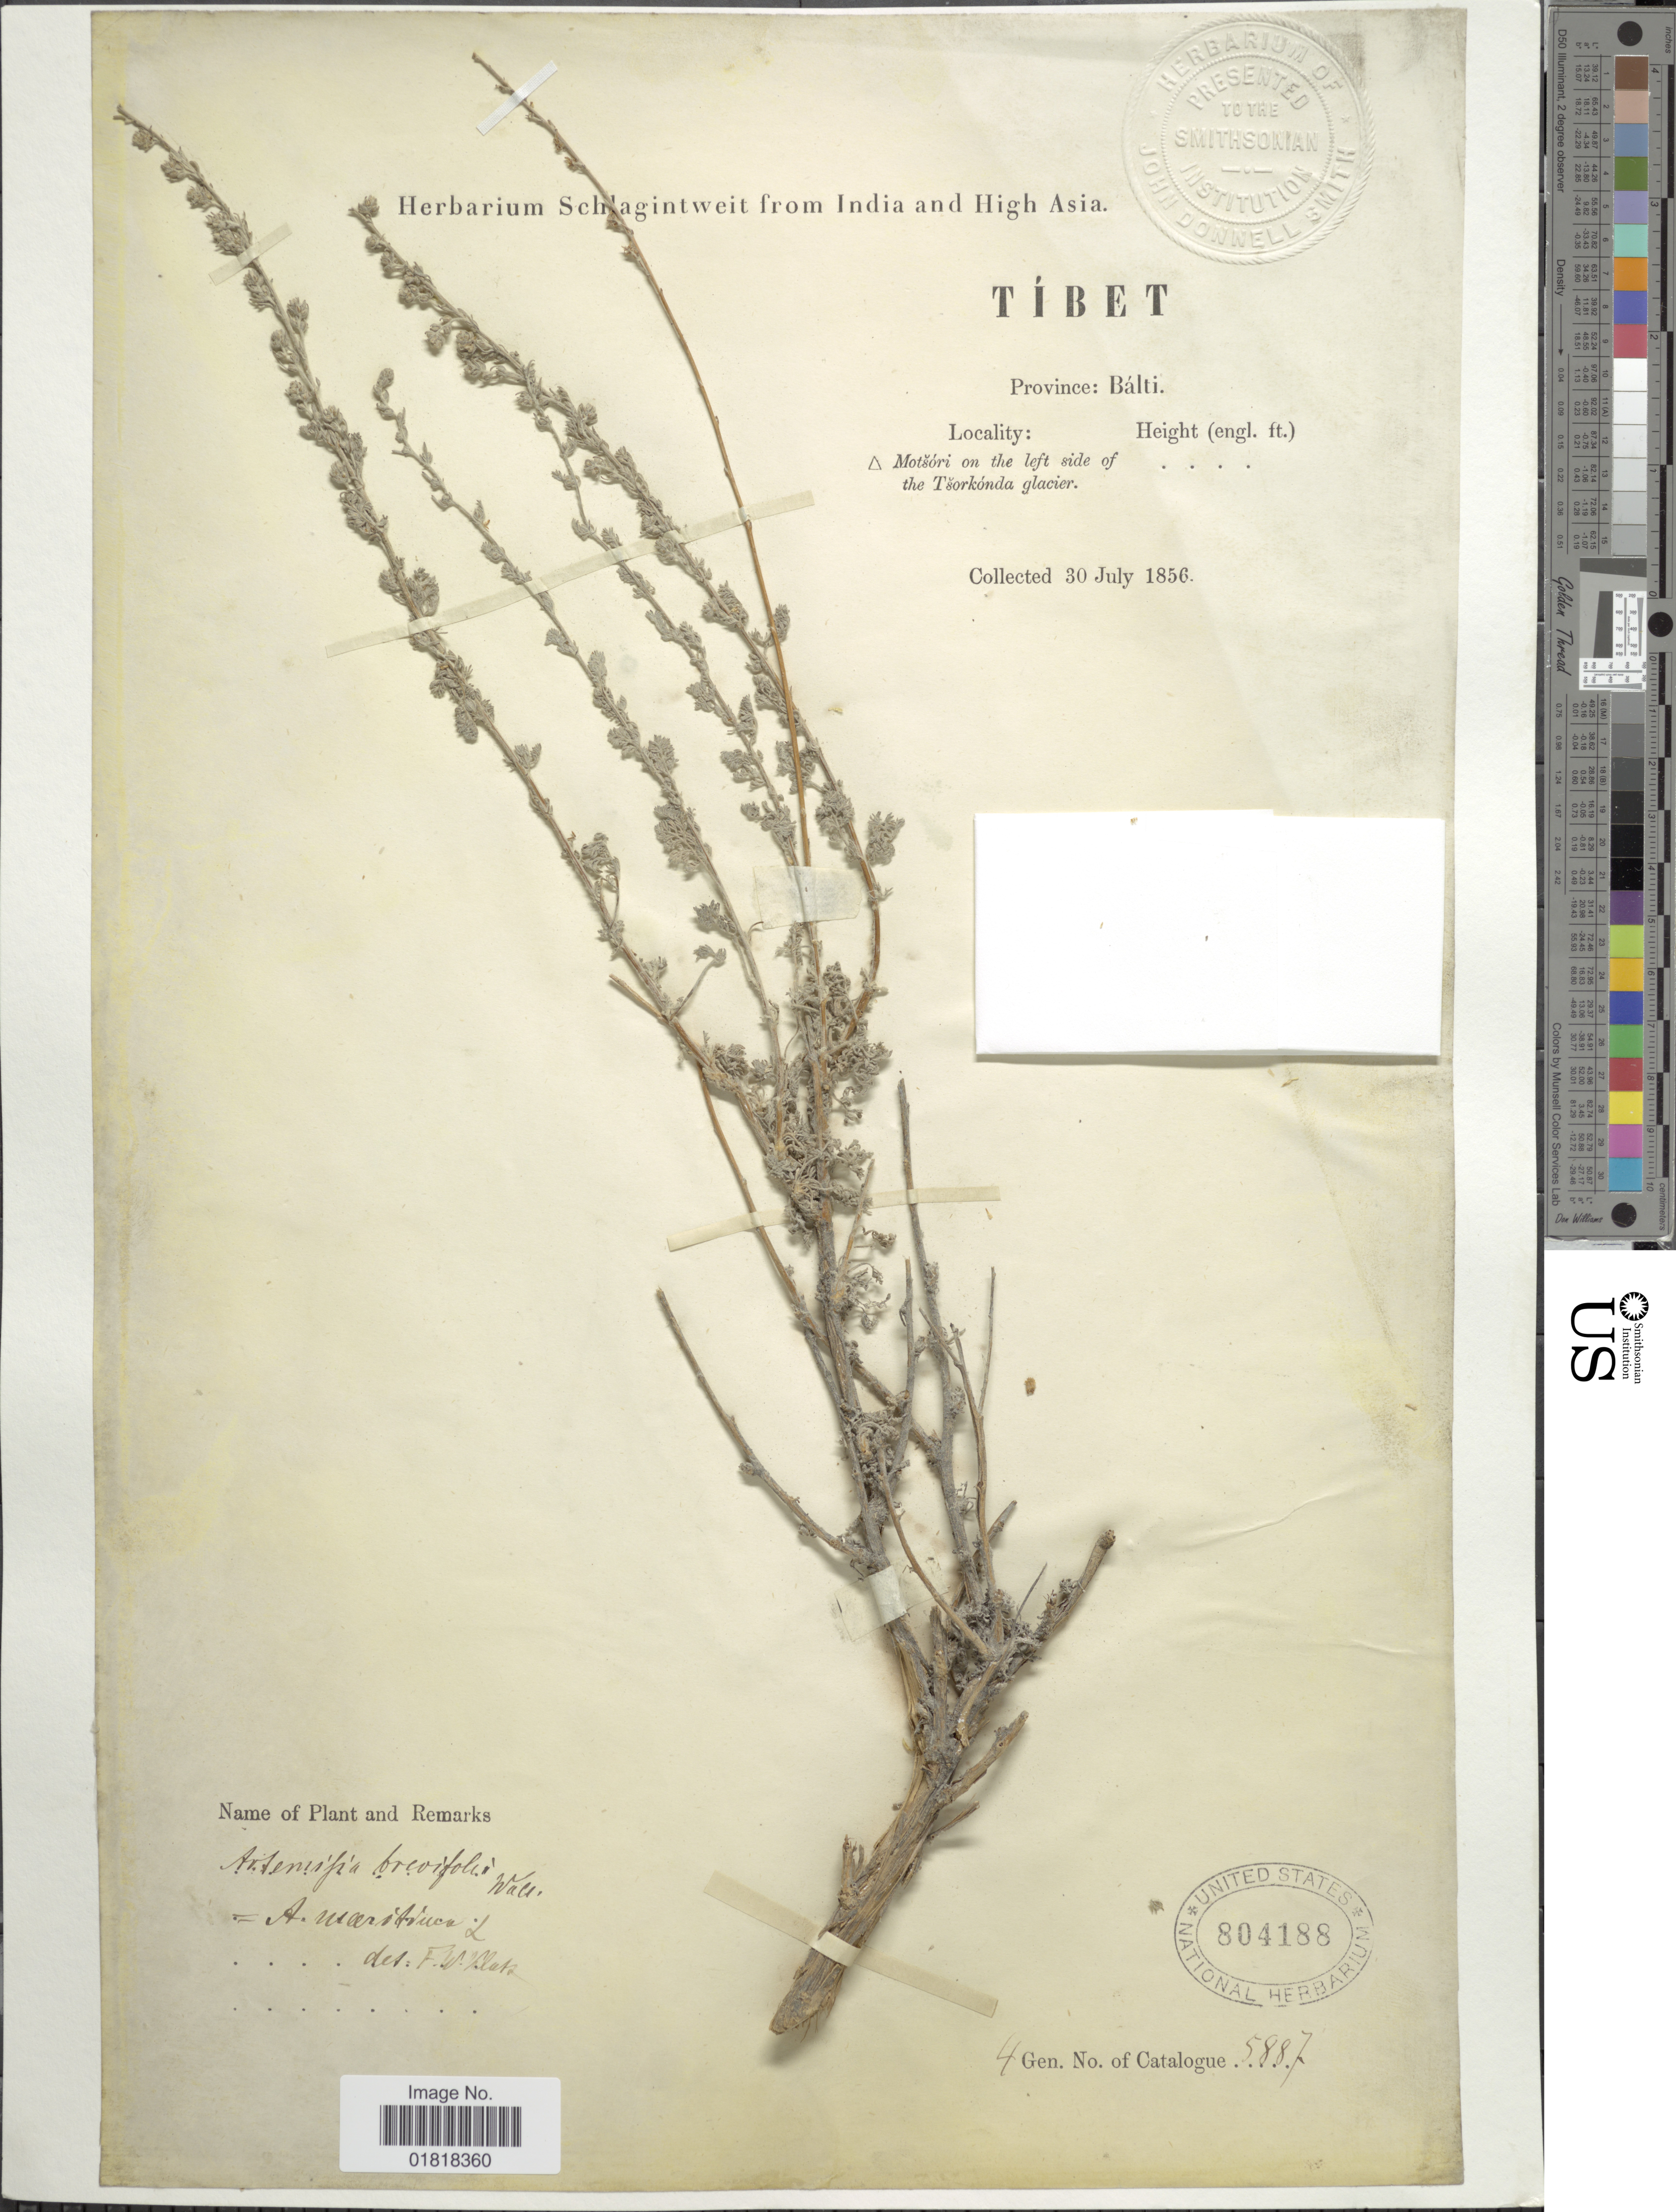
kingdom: Plantae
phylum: Tracheophyta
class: Magnoliopsida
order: Asterales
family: Asteraceae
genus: Artemisia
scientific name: Artemisia brevifolia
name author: Wall.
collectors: ex herb. Schlagintweit from India and High Asia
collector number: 5887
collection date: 1856-07-30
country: China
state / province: Xizang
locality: Tíbet, motsori on the left side of Tsorkónda glacier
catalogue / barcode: US 804188